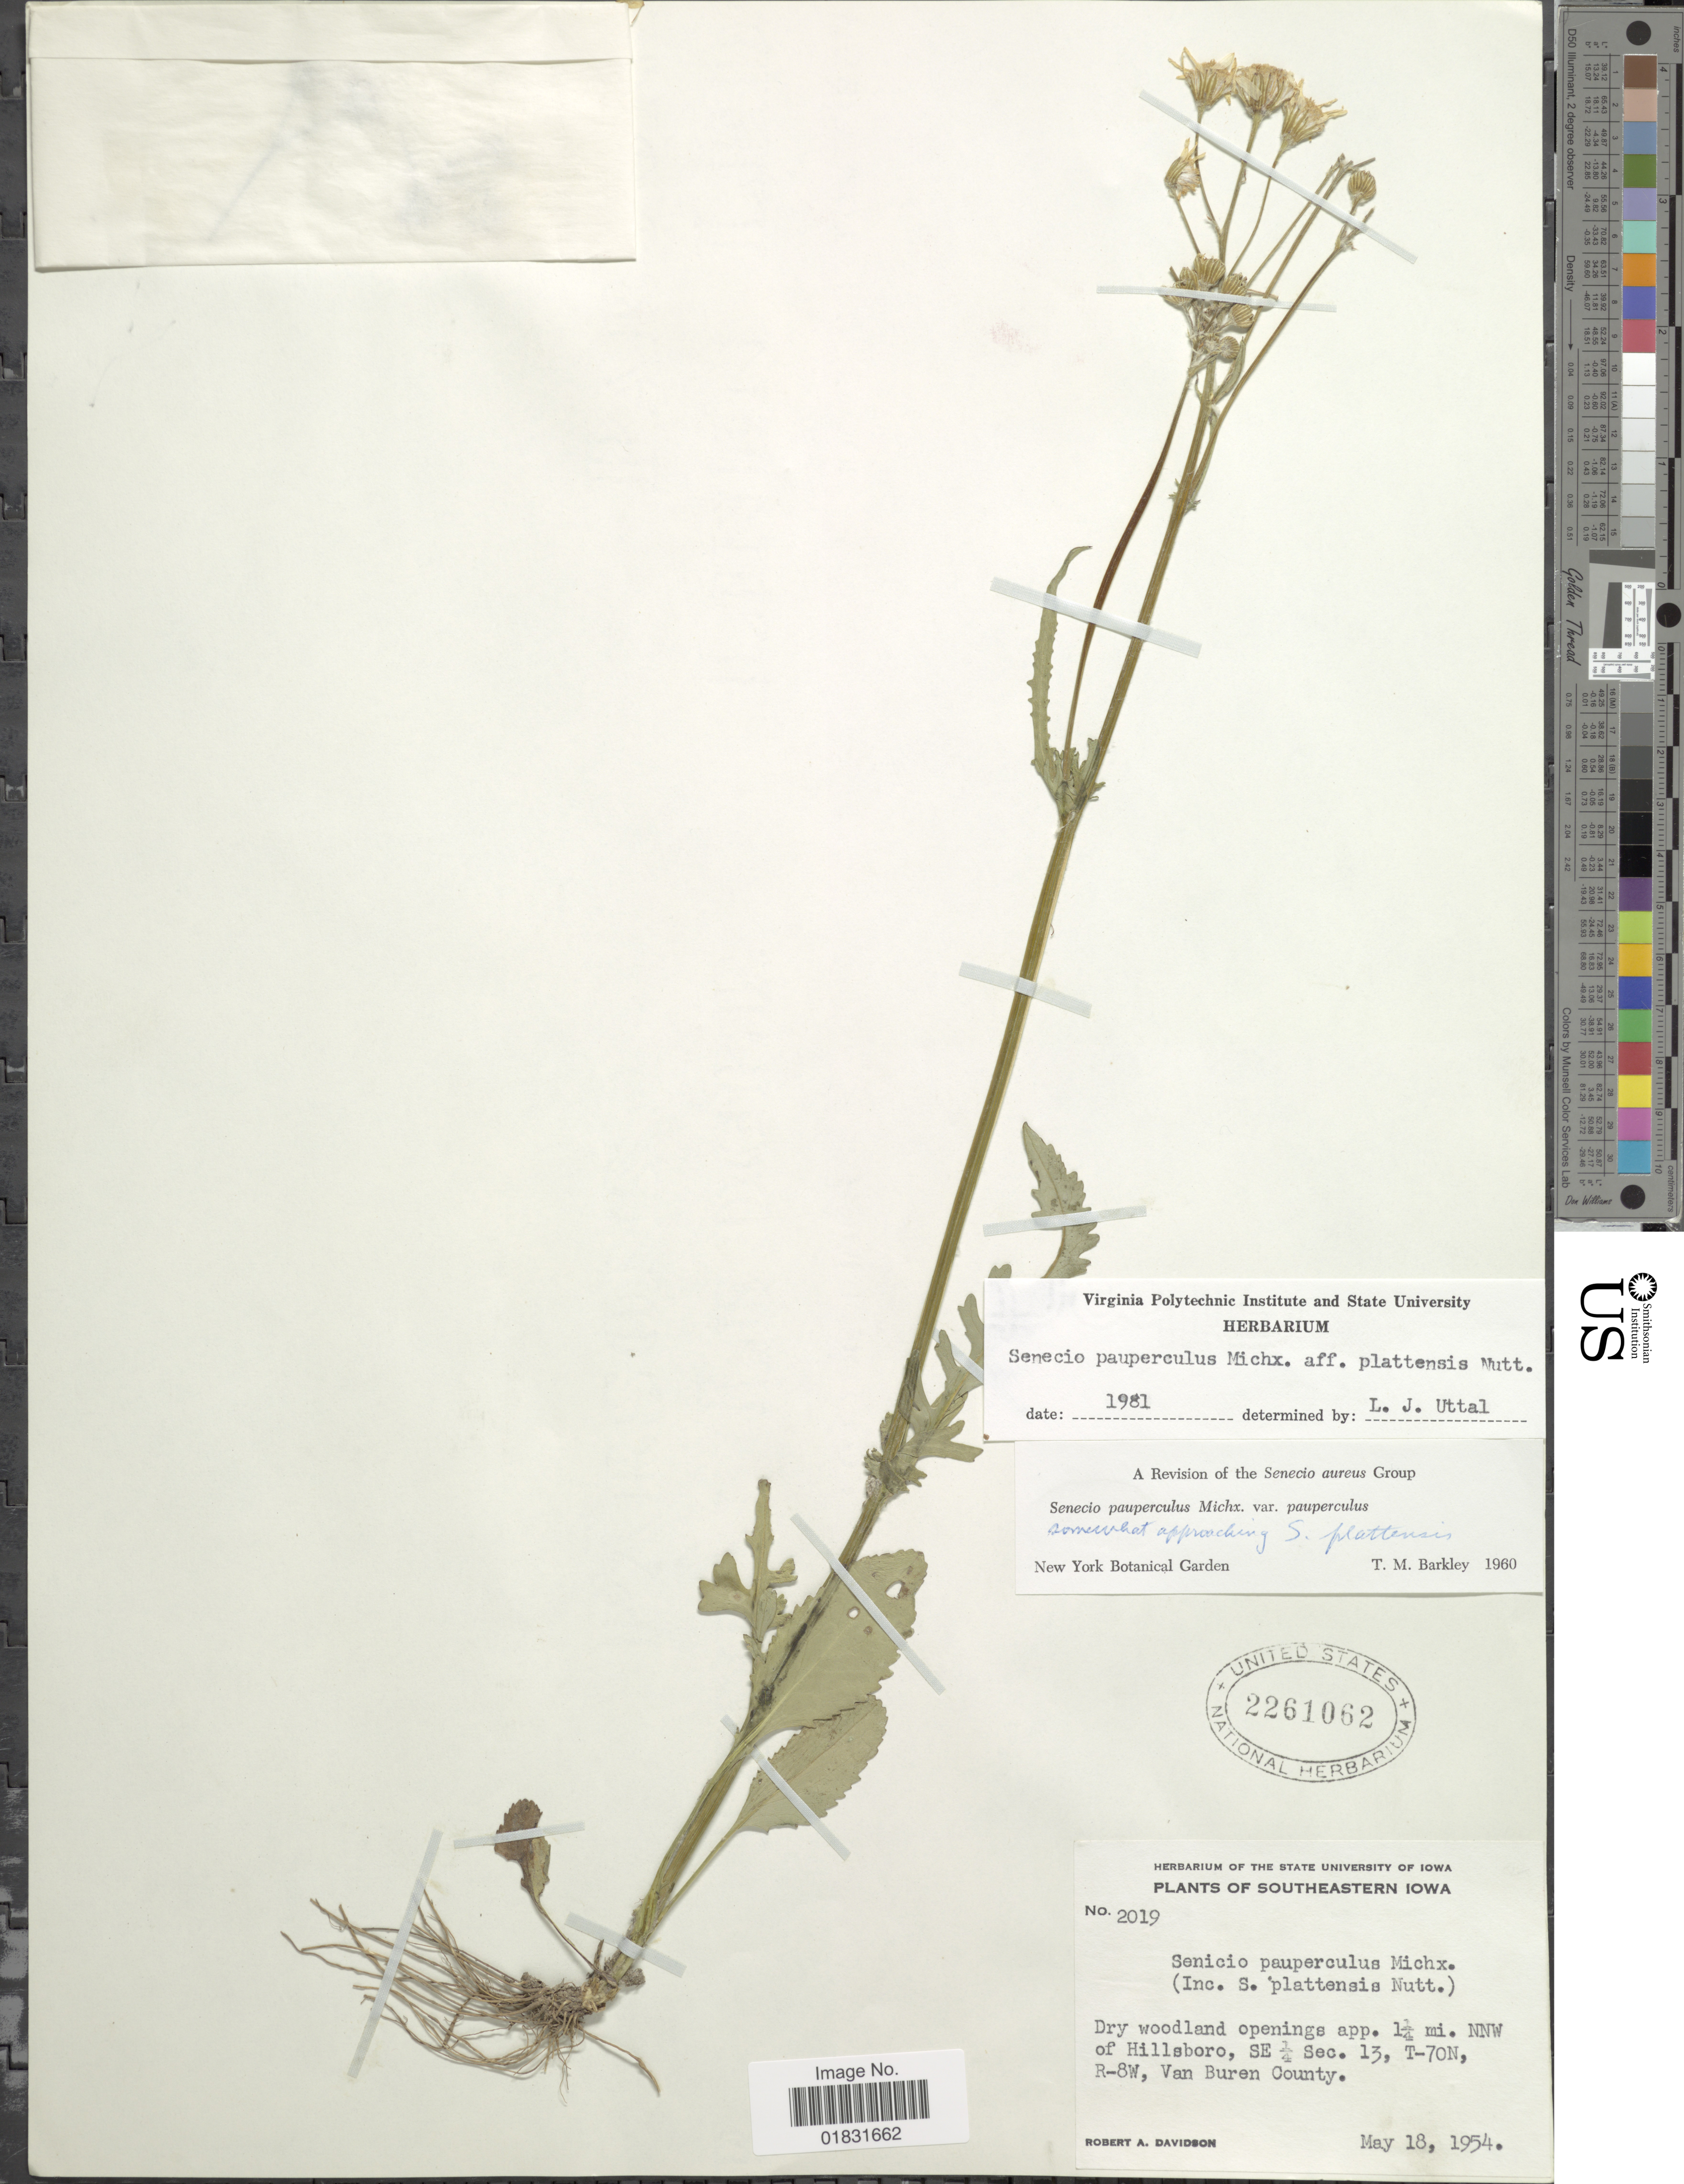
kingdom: Plantae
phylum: Tracheophyta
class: Magnoliopsida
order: Asterales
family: Asteraceae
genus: Packera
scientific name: Packera paupercula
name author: (Michx.) Á. Löve & D. Löve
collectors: R. A. Davidson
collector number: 2019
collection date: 1954-05-18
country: United States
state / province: Iowa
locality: Southeastern Iowa, Dry woodland opening app. 1¼ mi. NNW of Hillsboro, SE ¼ Sec. 13, T-70N, R-8W, Van Buren County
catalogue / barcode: US 2261062